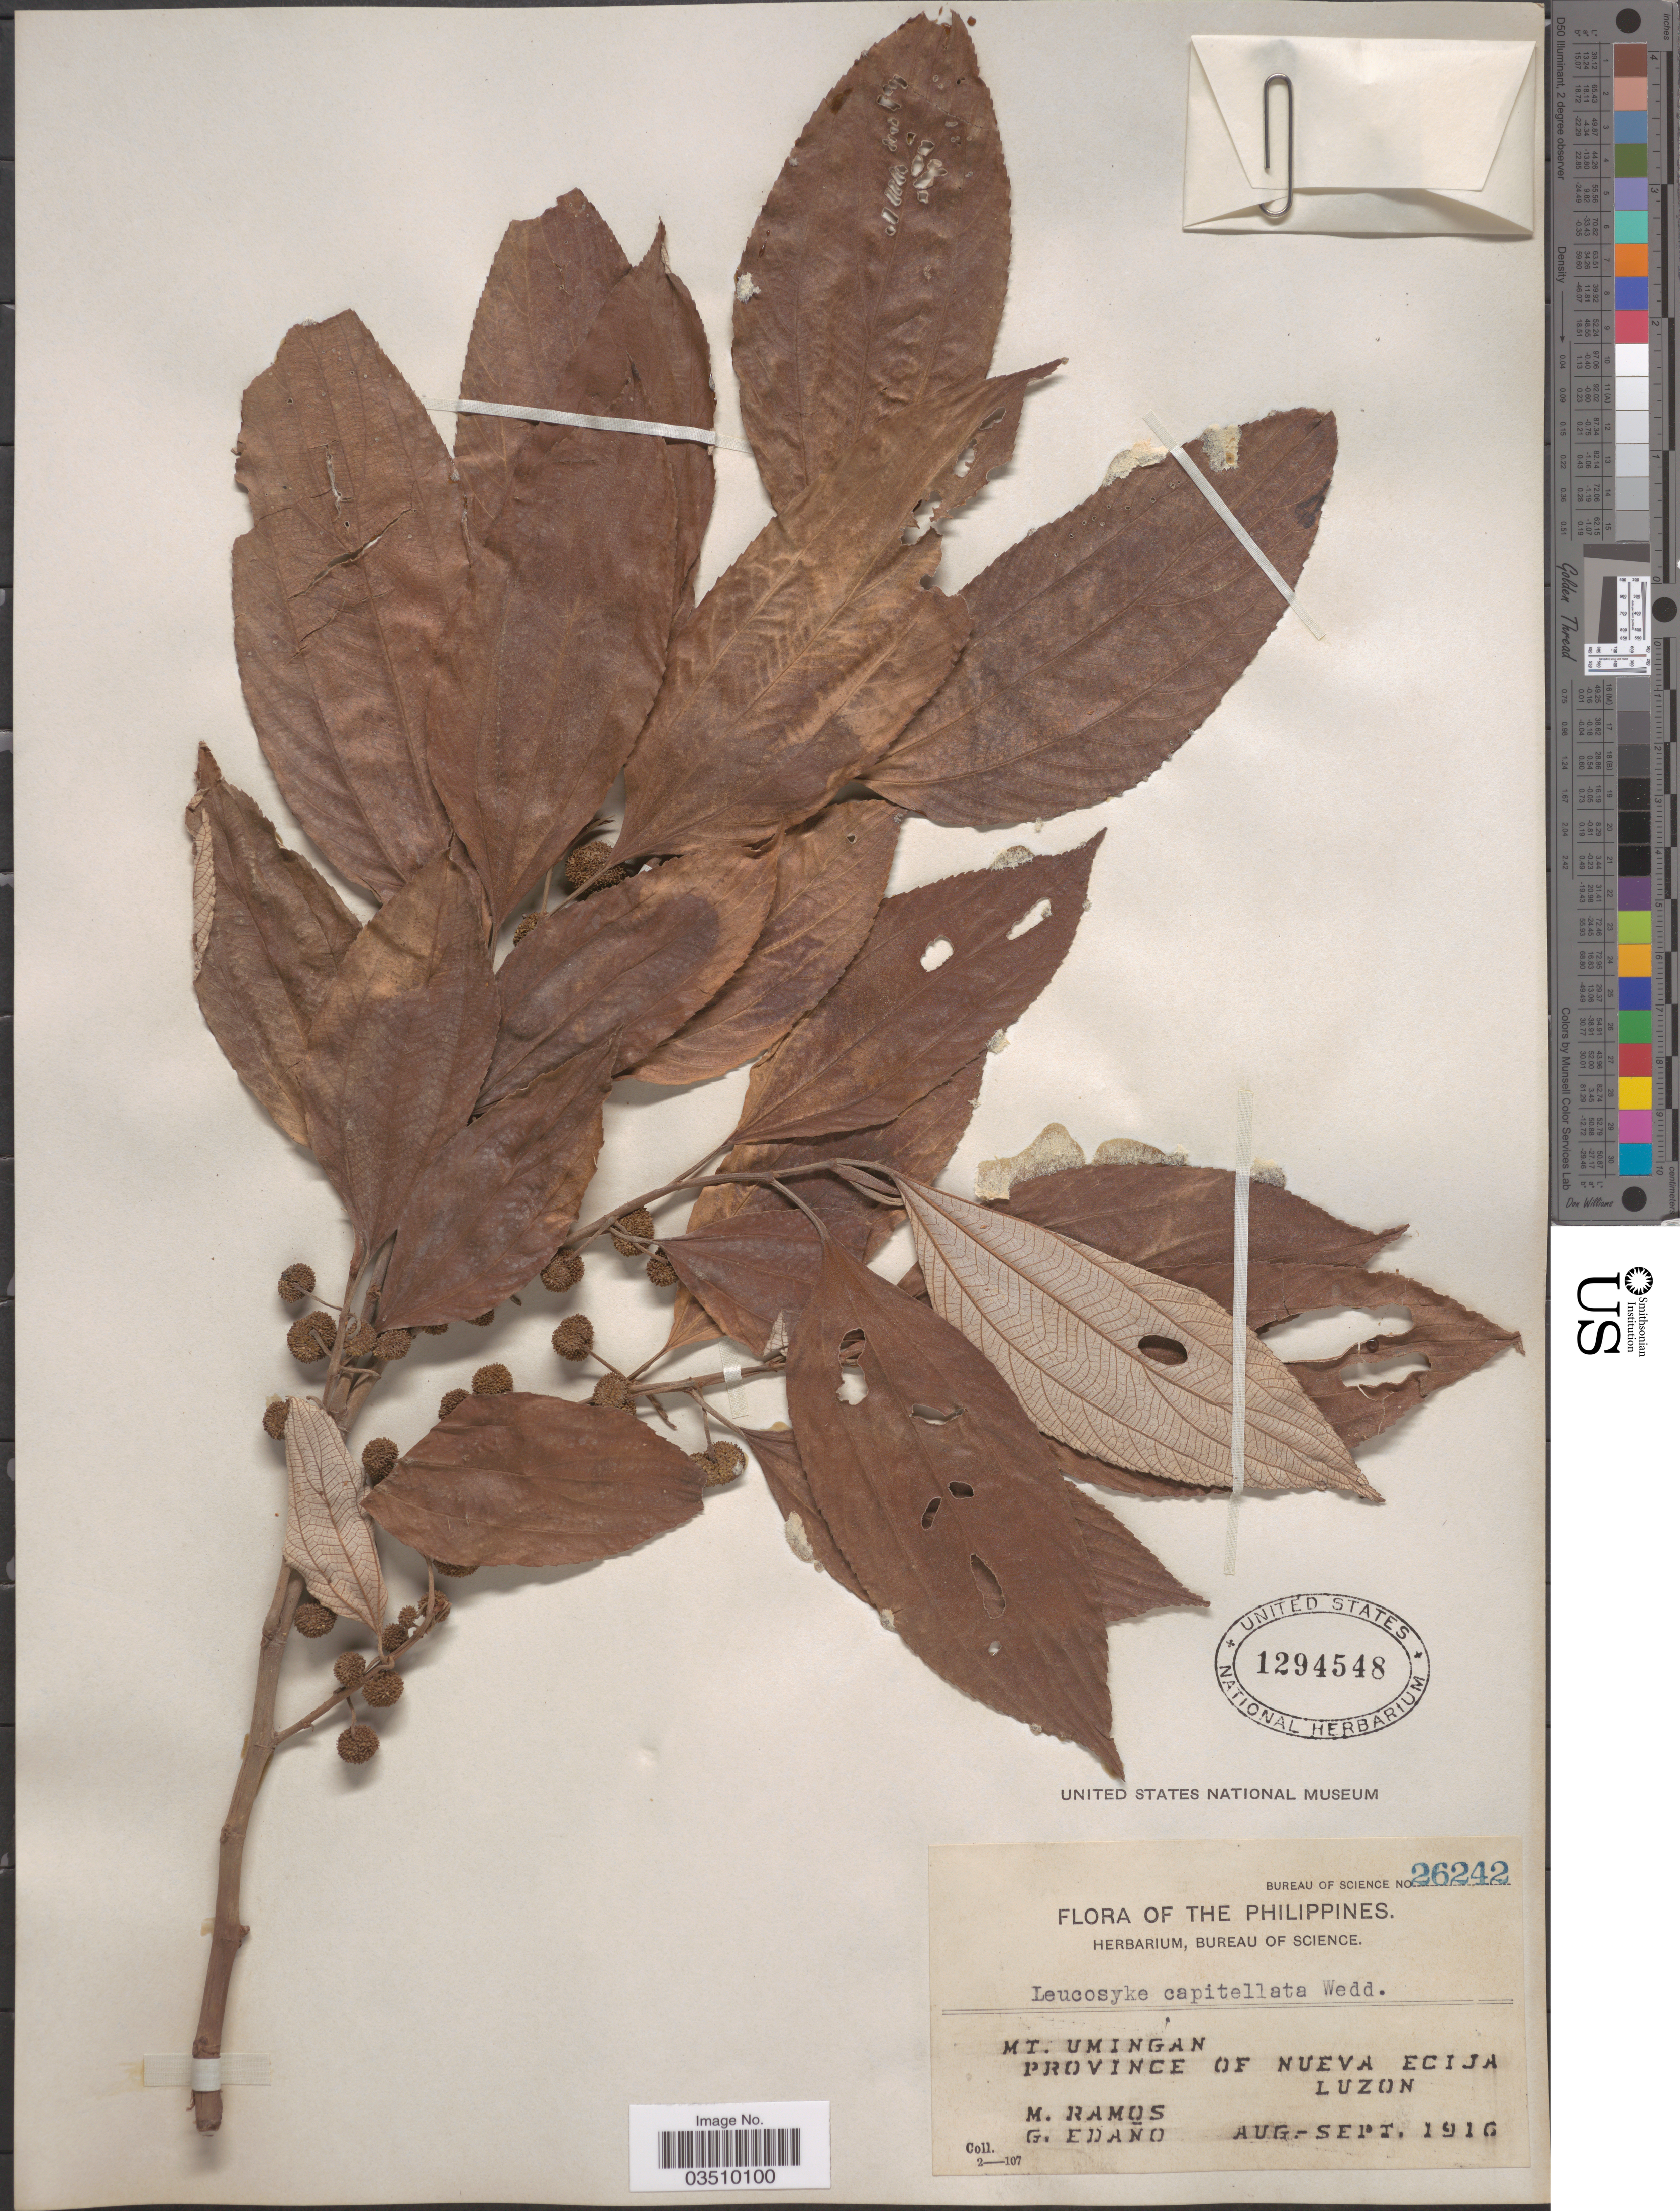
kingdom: Plantae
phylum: Tracheophyta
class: Magnoliopsida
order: Rosales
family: Urticaceae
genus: Leucosyke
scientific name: Leucosyke capitellata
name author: (Poir.) Wedd.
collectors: M. Ramos & G. Edaño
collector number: Bureau of Science 26242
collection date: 1916-08/1916-09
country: Philippines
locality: Mt. Umingan. Province of Nueva Ecija. Luzon.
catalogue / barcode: US 1294548